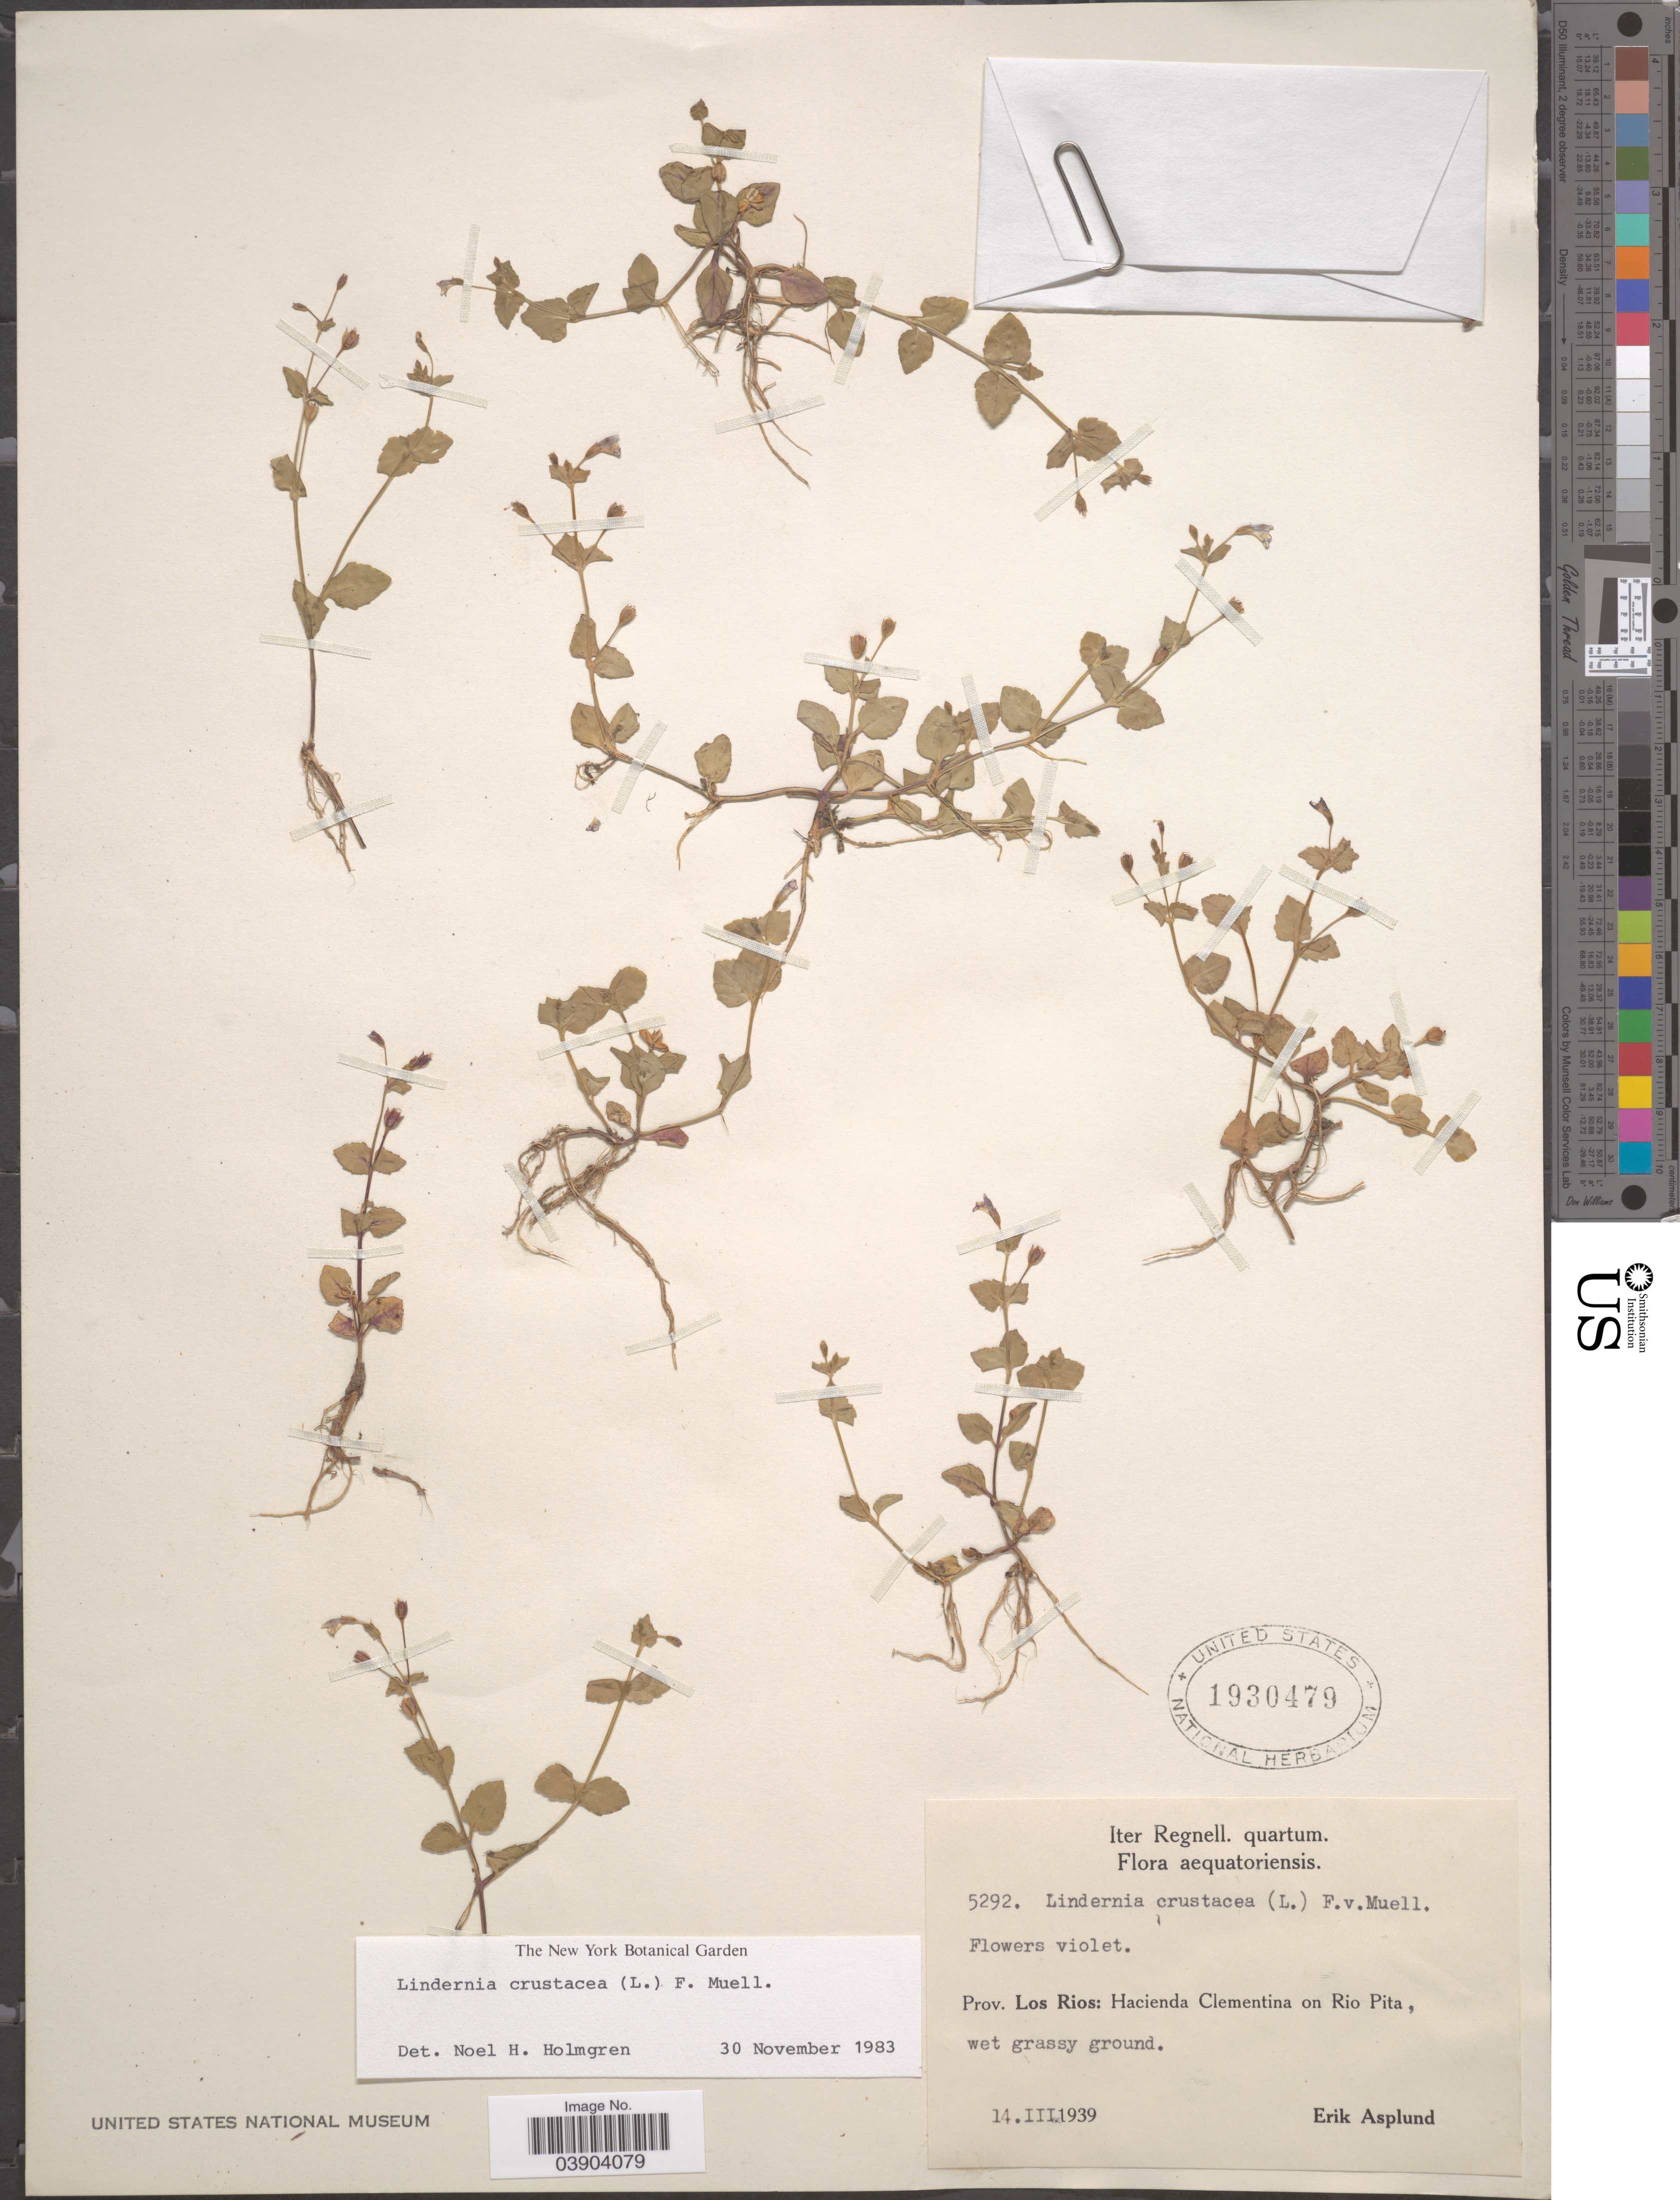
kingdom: Plantae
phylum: Tracheophyta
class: Magnoliopsida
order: Lamiales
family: Linderniaceae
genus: Lindernia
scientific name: Lindernia crustacea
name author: (L.) F. Muell.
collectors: E. Asplund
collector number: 5292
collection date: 1939-03-14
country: Ecuador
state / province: Los Ríos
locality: Hacienda Clementina on Rio Pita.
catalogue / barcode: US 1930479